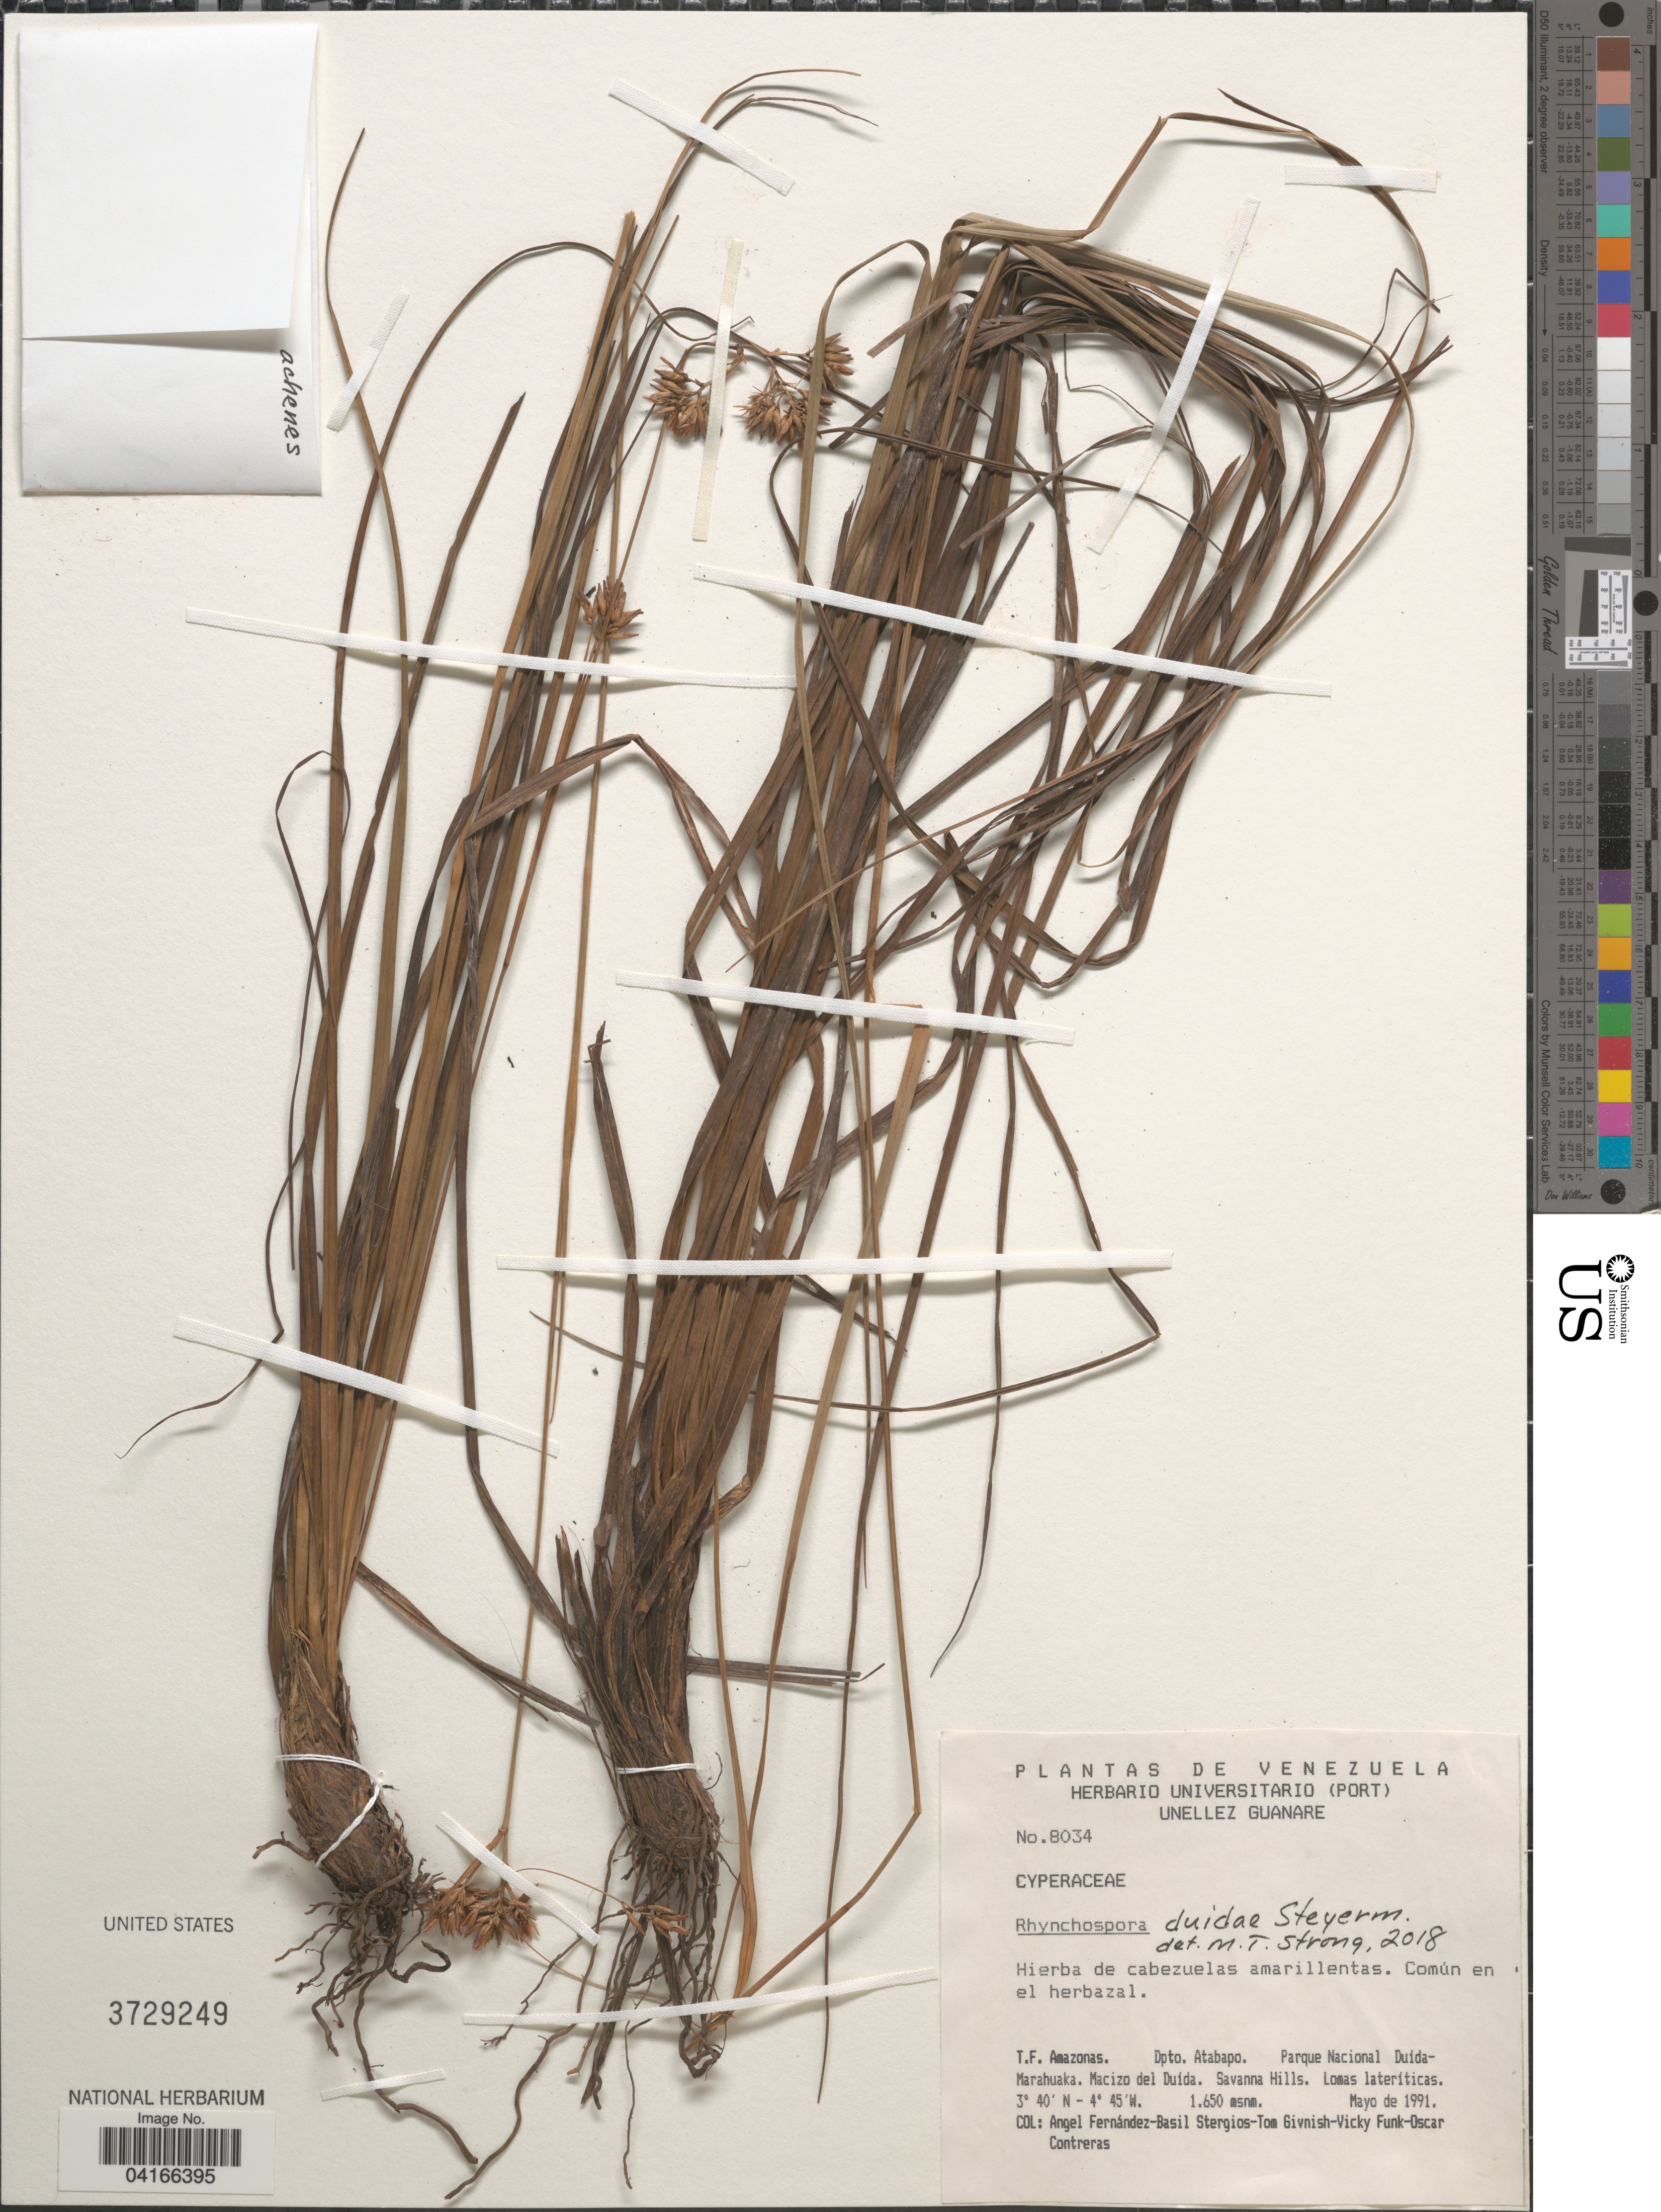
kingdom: Plantae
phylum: Tracheophyta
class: Liliopsida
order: Poales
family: Cyperaceae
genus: Rhynchospora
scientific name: Rhynchospora duidae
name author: Steyerm.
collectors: Á. Fernández, B. G. Stergios, T. Givnish, V. Funk & O. Contreras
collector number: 8034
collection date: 1991-05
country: Venezuela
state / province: Amazonas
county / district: Atabapo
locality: Parque Nacional Duída-Marahuaka. Macizo del Duída. Savanna Hills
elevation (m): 1650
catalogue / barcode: US 3729249